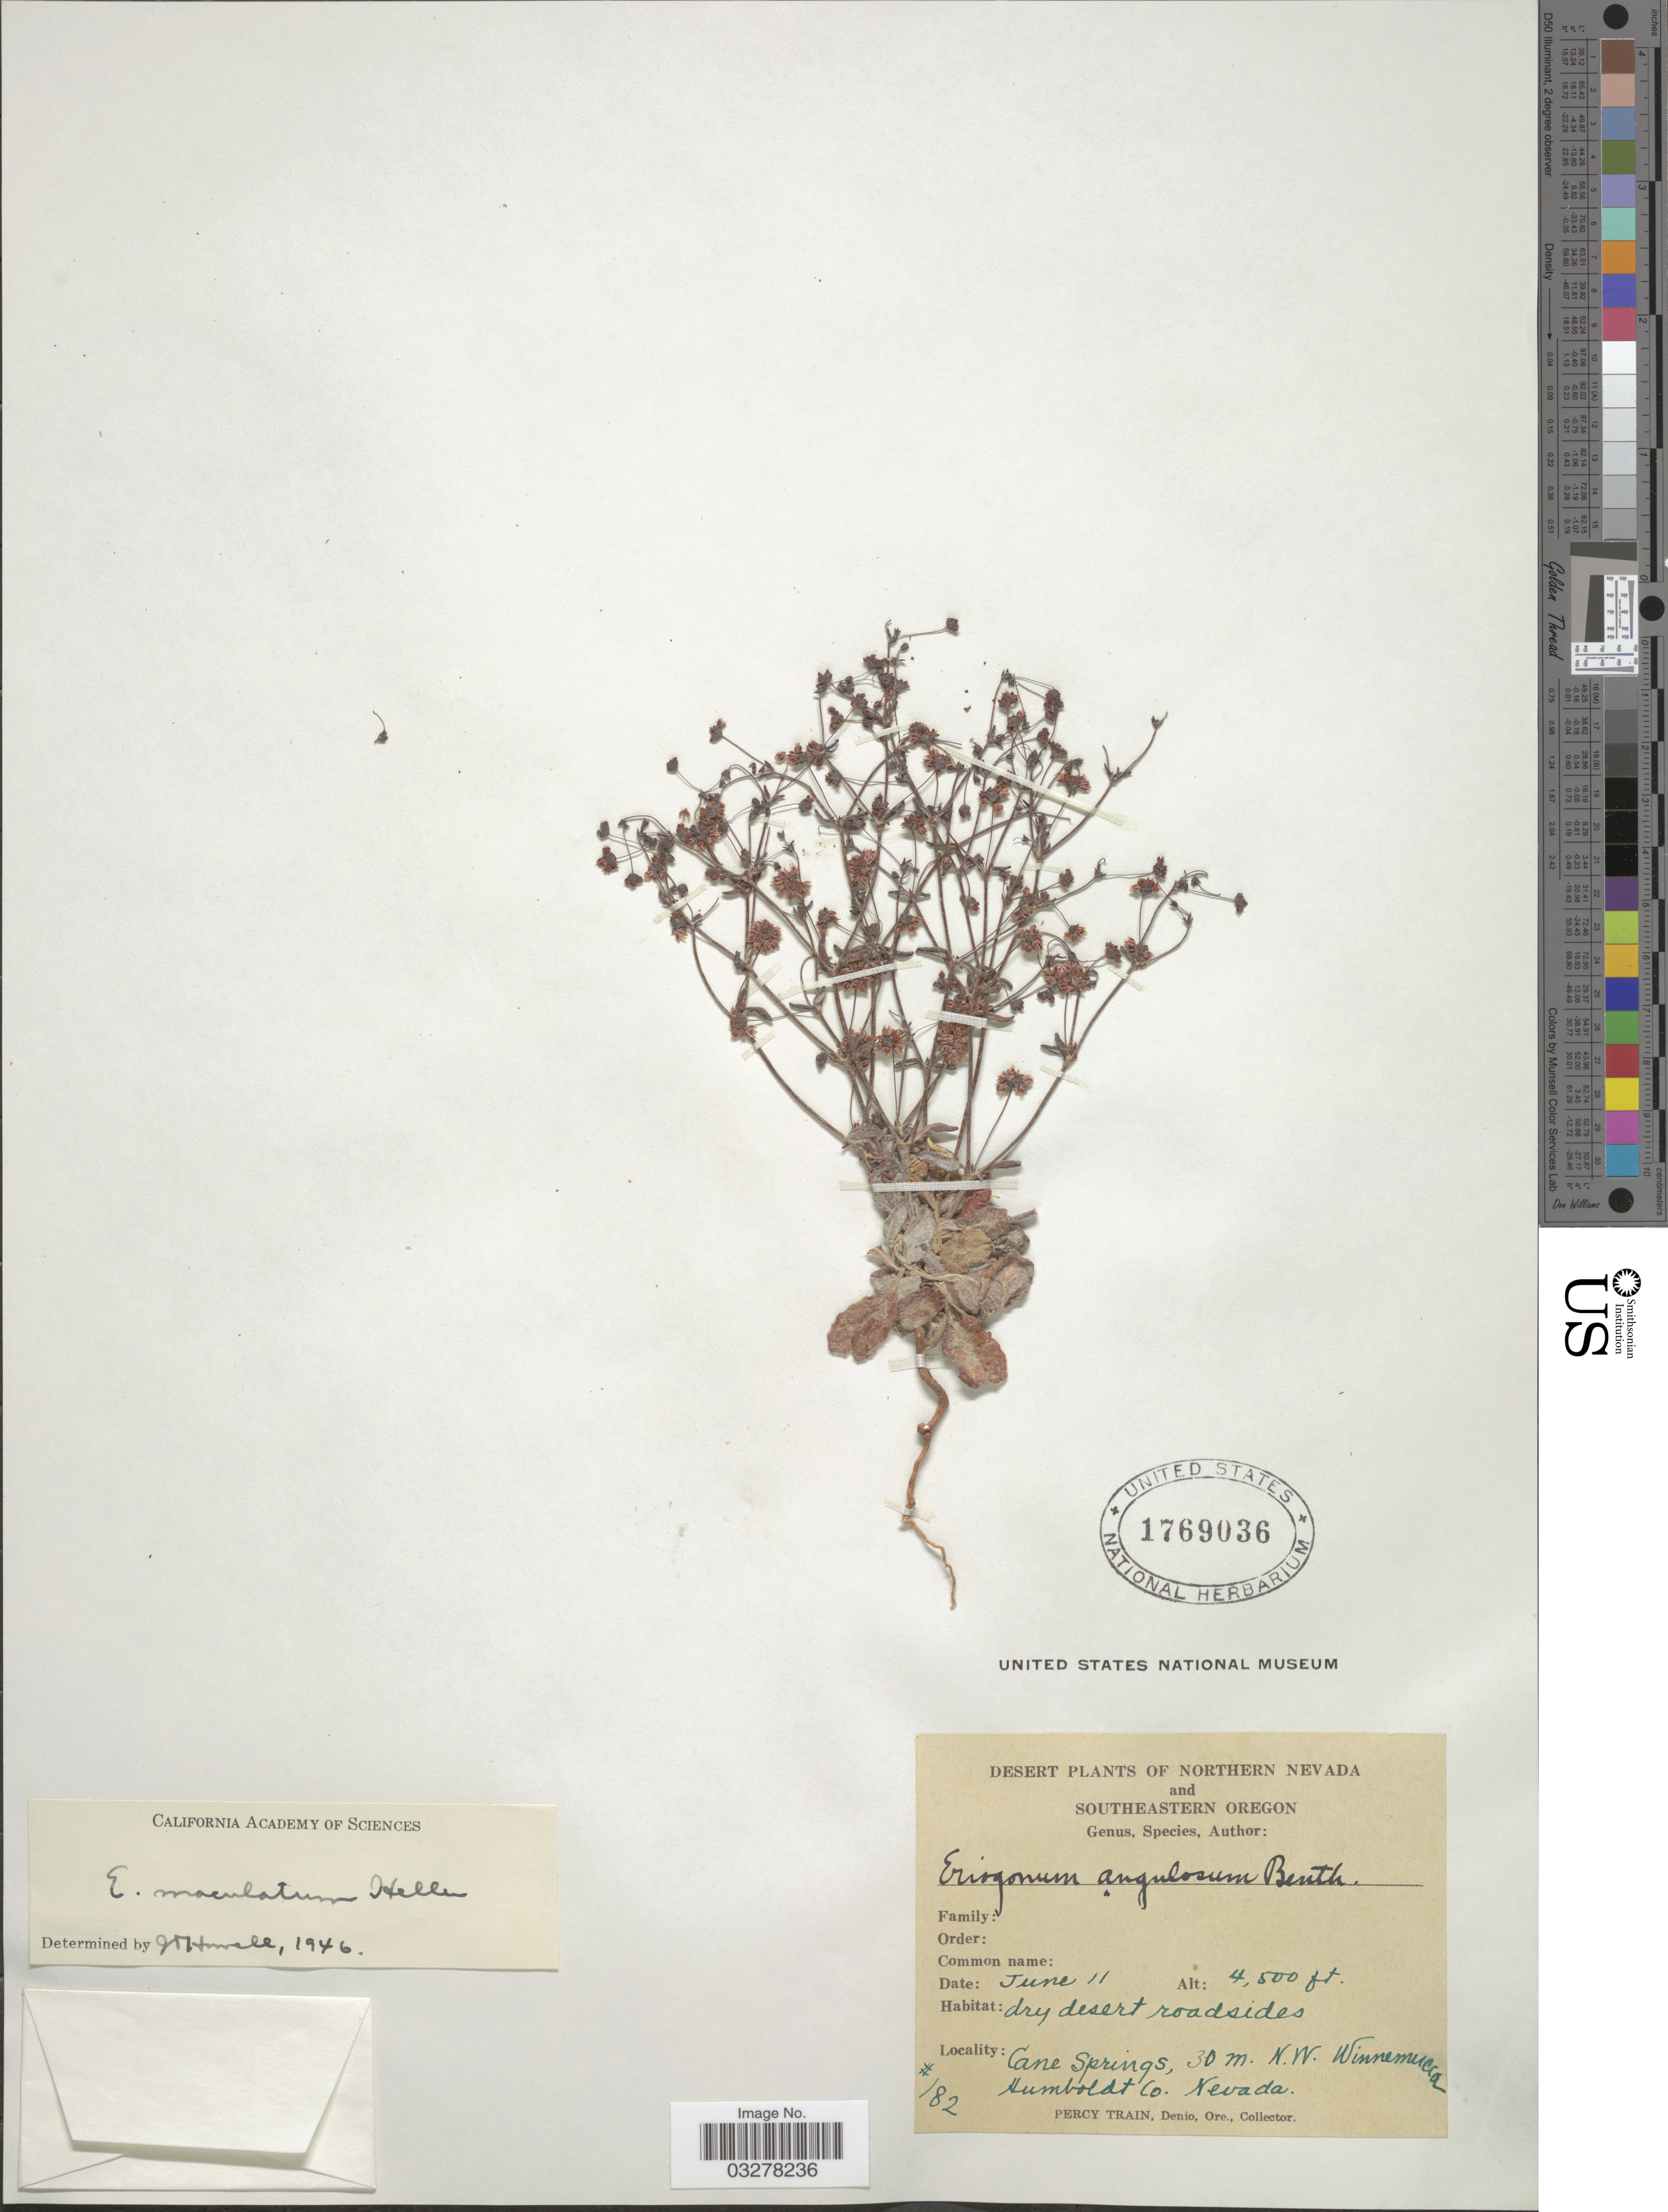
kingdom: Plantae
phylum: Tracheophyta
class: Magnoliopsida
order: Caryophyllales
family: Polygonaceae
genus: Eriogonum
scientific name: Eriogonum maculatum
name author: A. Heller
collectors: P. Train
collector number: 182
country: United States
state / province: Nevada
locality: Desert. Northern Nevada. Cane Springs, 30 m. N.W. Winnemucca Humboldt Co.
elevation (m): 1372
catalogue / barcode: US 1769036